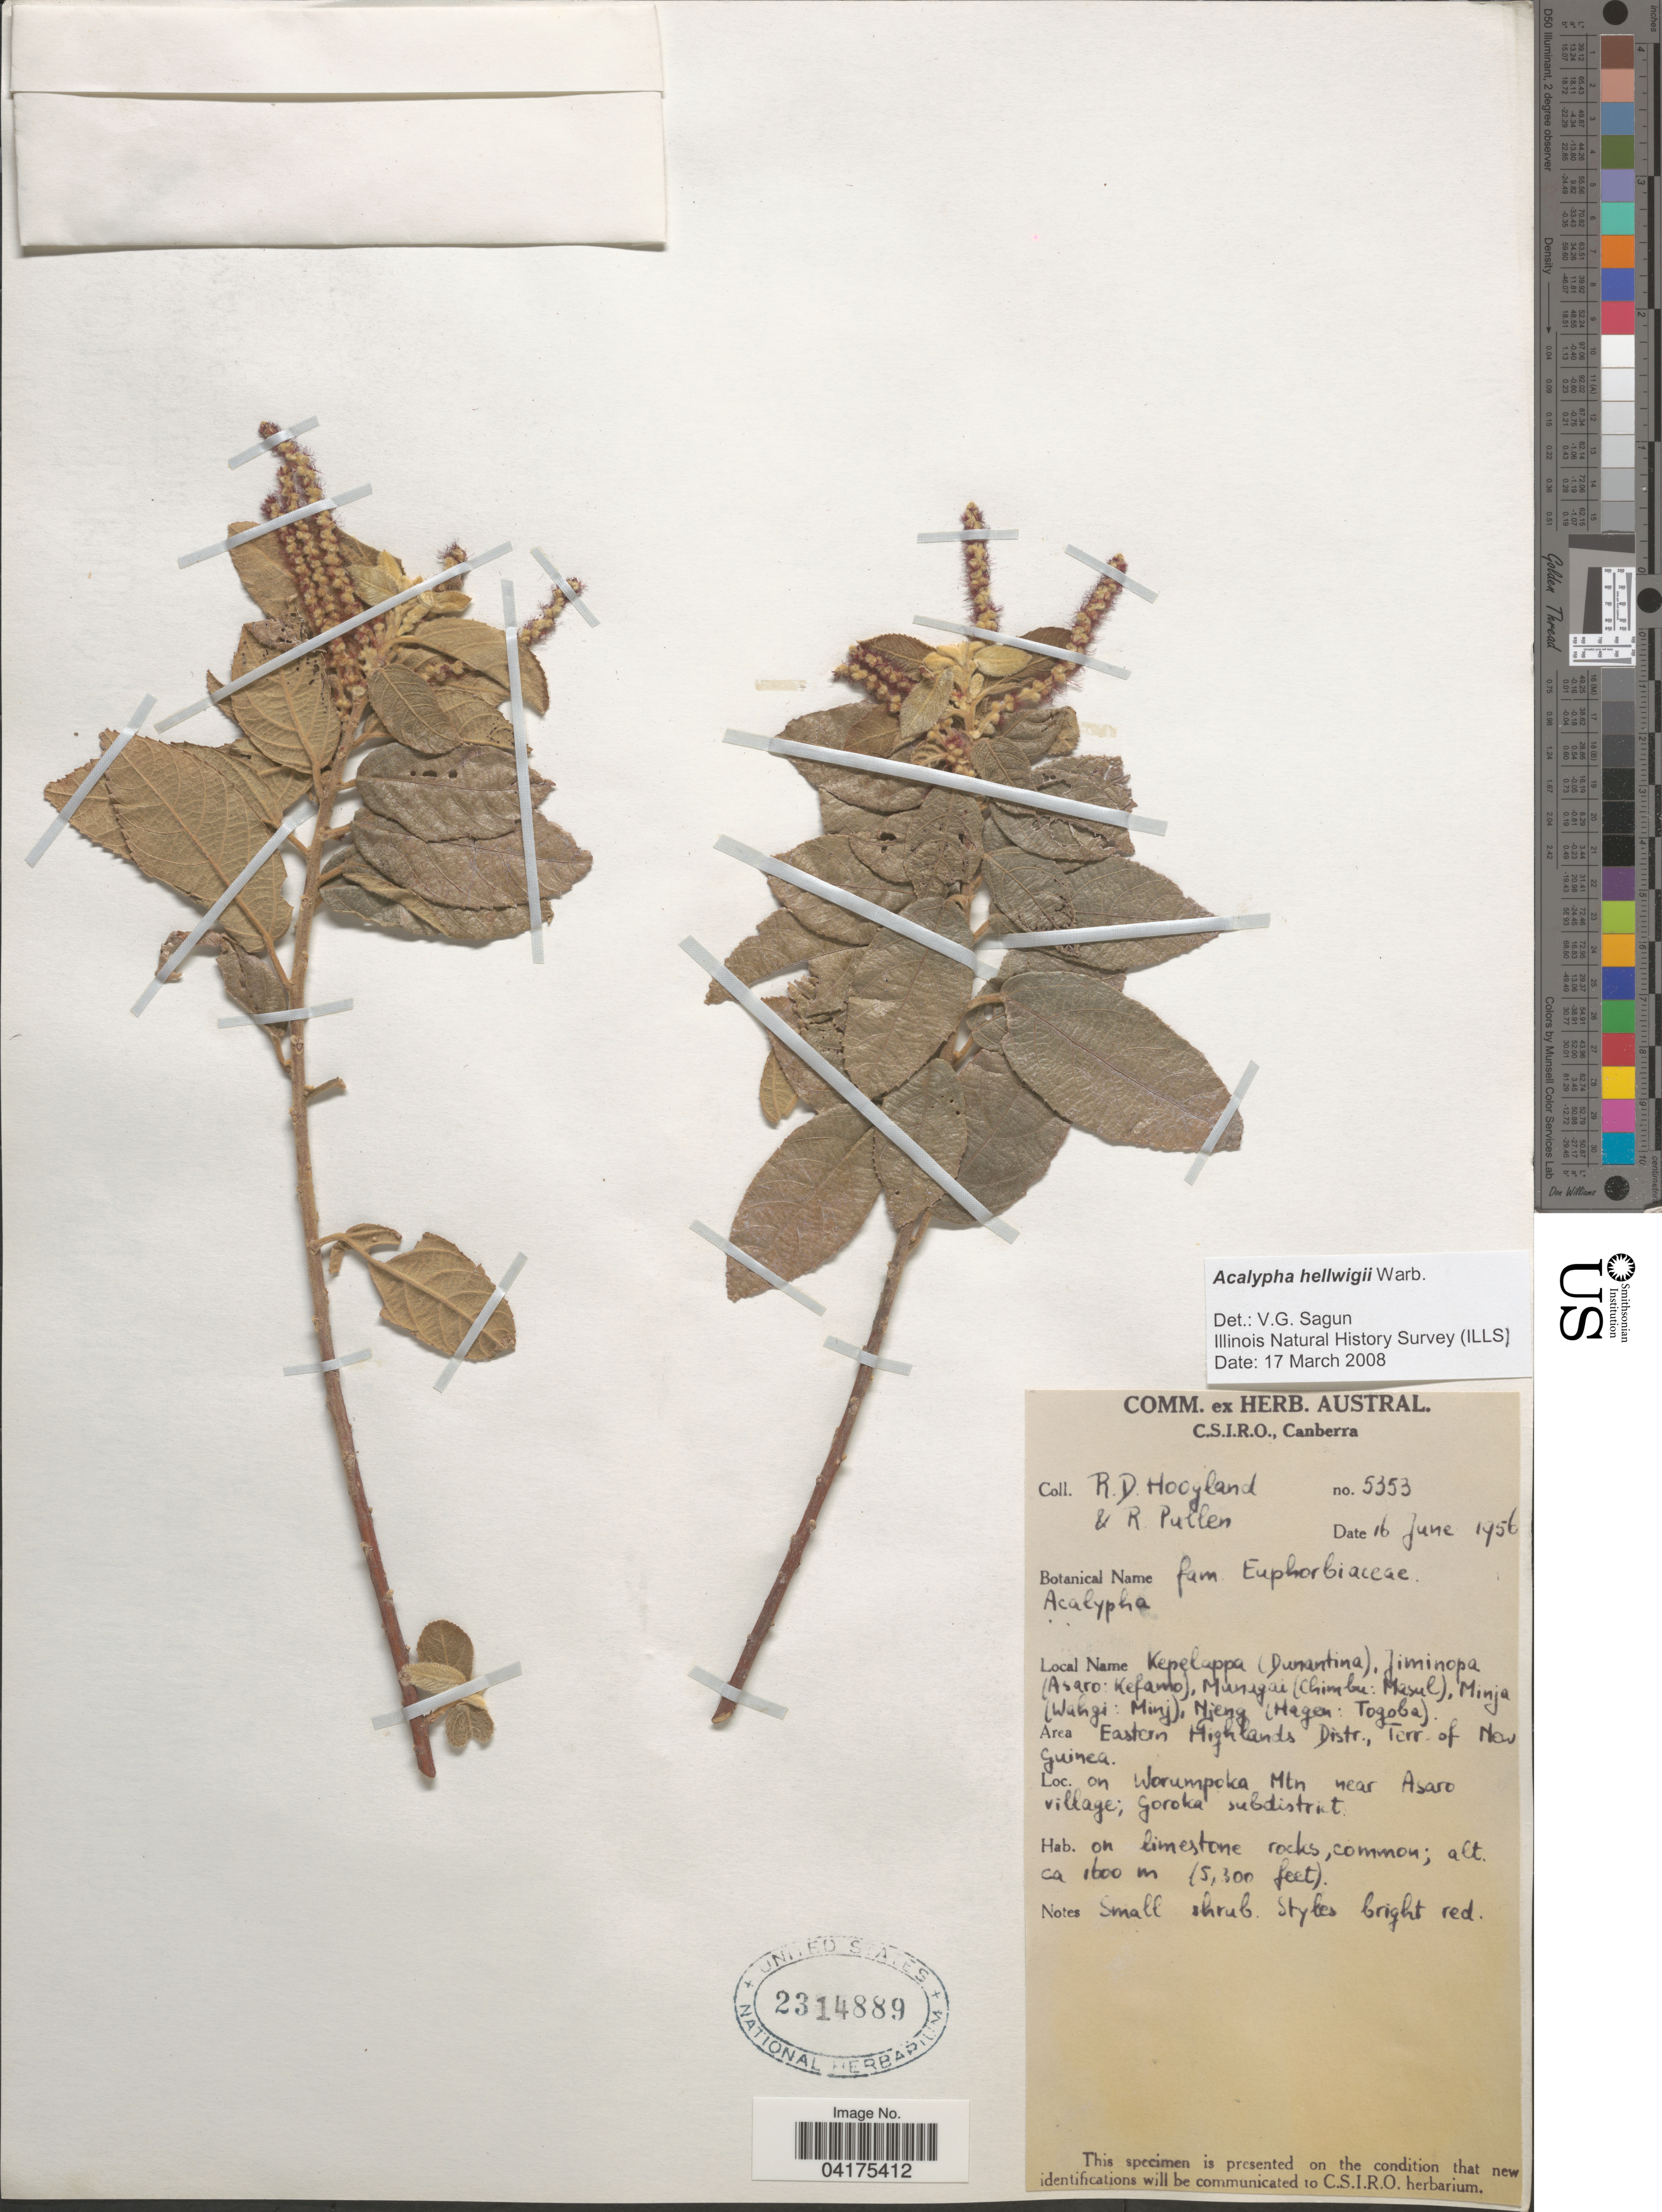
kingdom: Plantae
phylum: Tracheophyta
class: Magnoliopsida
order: Malpighiales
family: Euphorbiaceae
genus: Acalypha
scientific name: Acalypha hellwigii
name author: Warb.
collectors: R. D. Hoogland & R. Pullen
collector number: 5353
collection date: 1956-06-16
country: Papua New Guinea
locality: Eastern Highlands Distr., Terr. of New Guinea. On Worumpoka Mtn near Asaro village; Goroka subdistrict.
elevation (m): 1600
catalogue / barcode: US 2314889